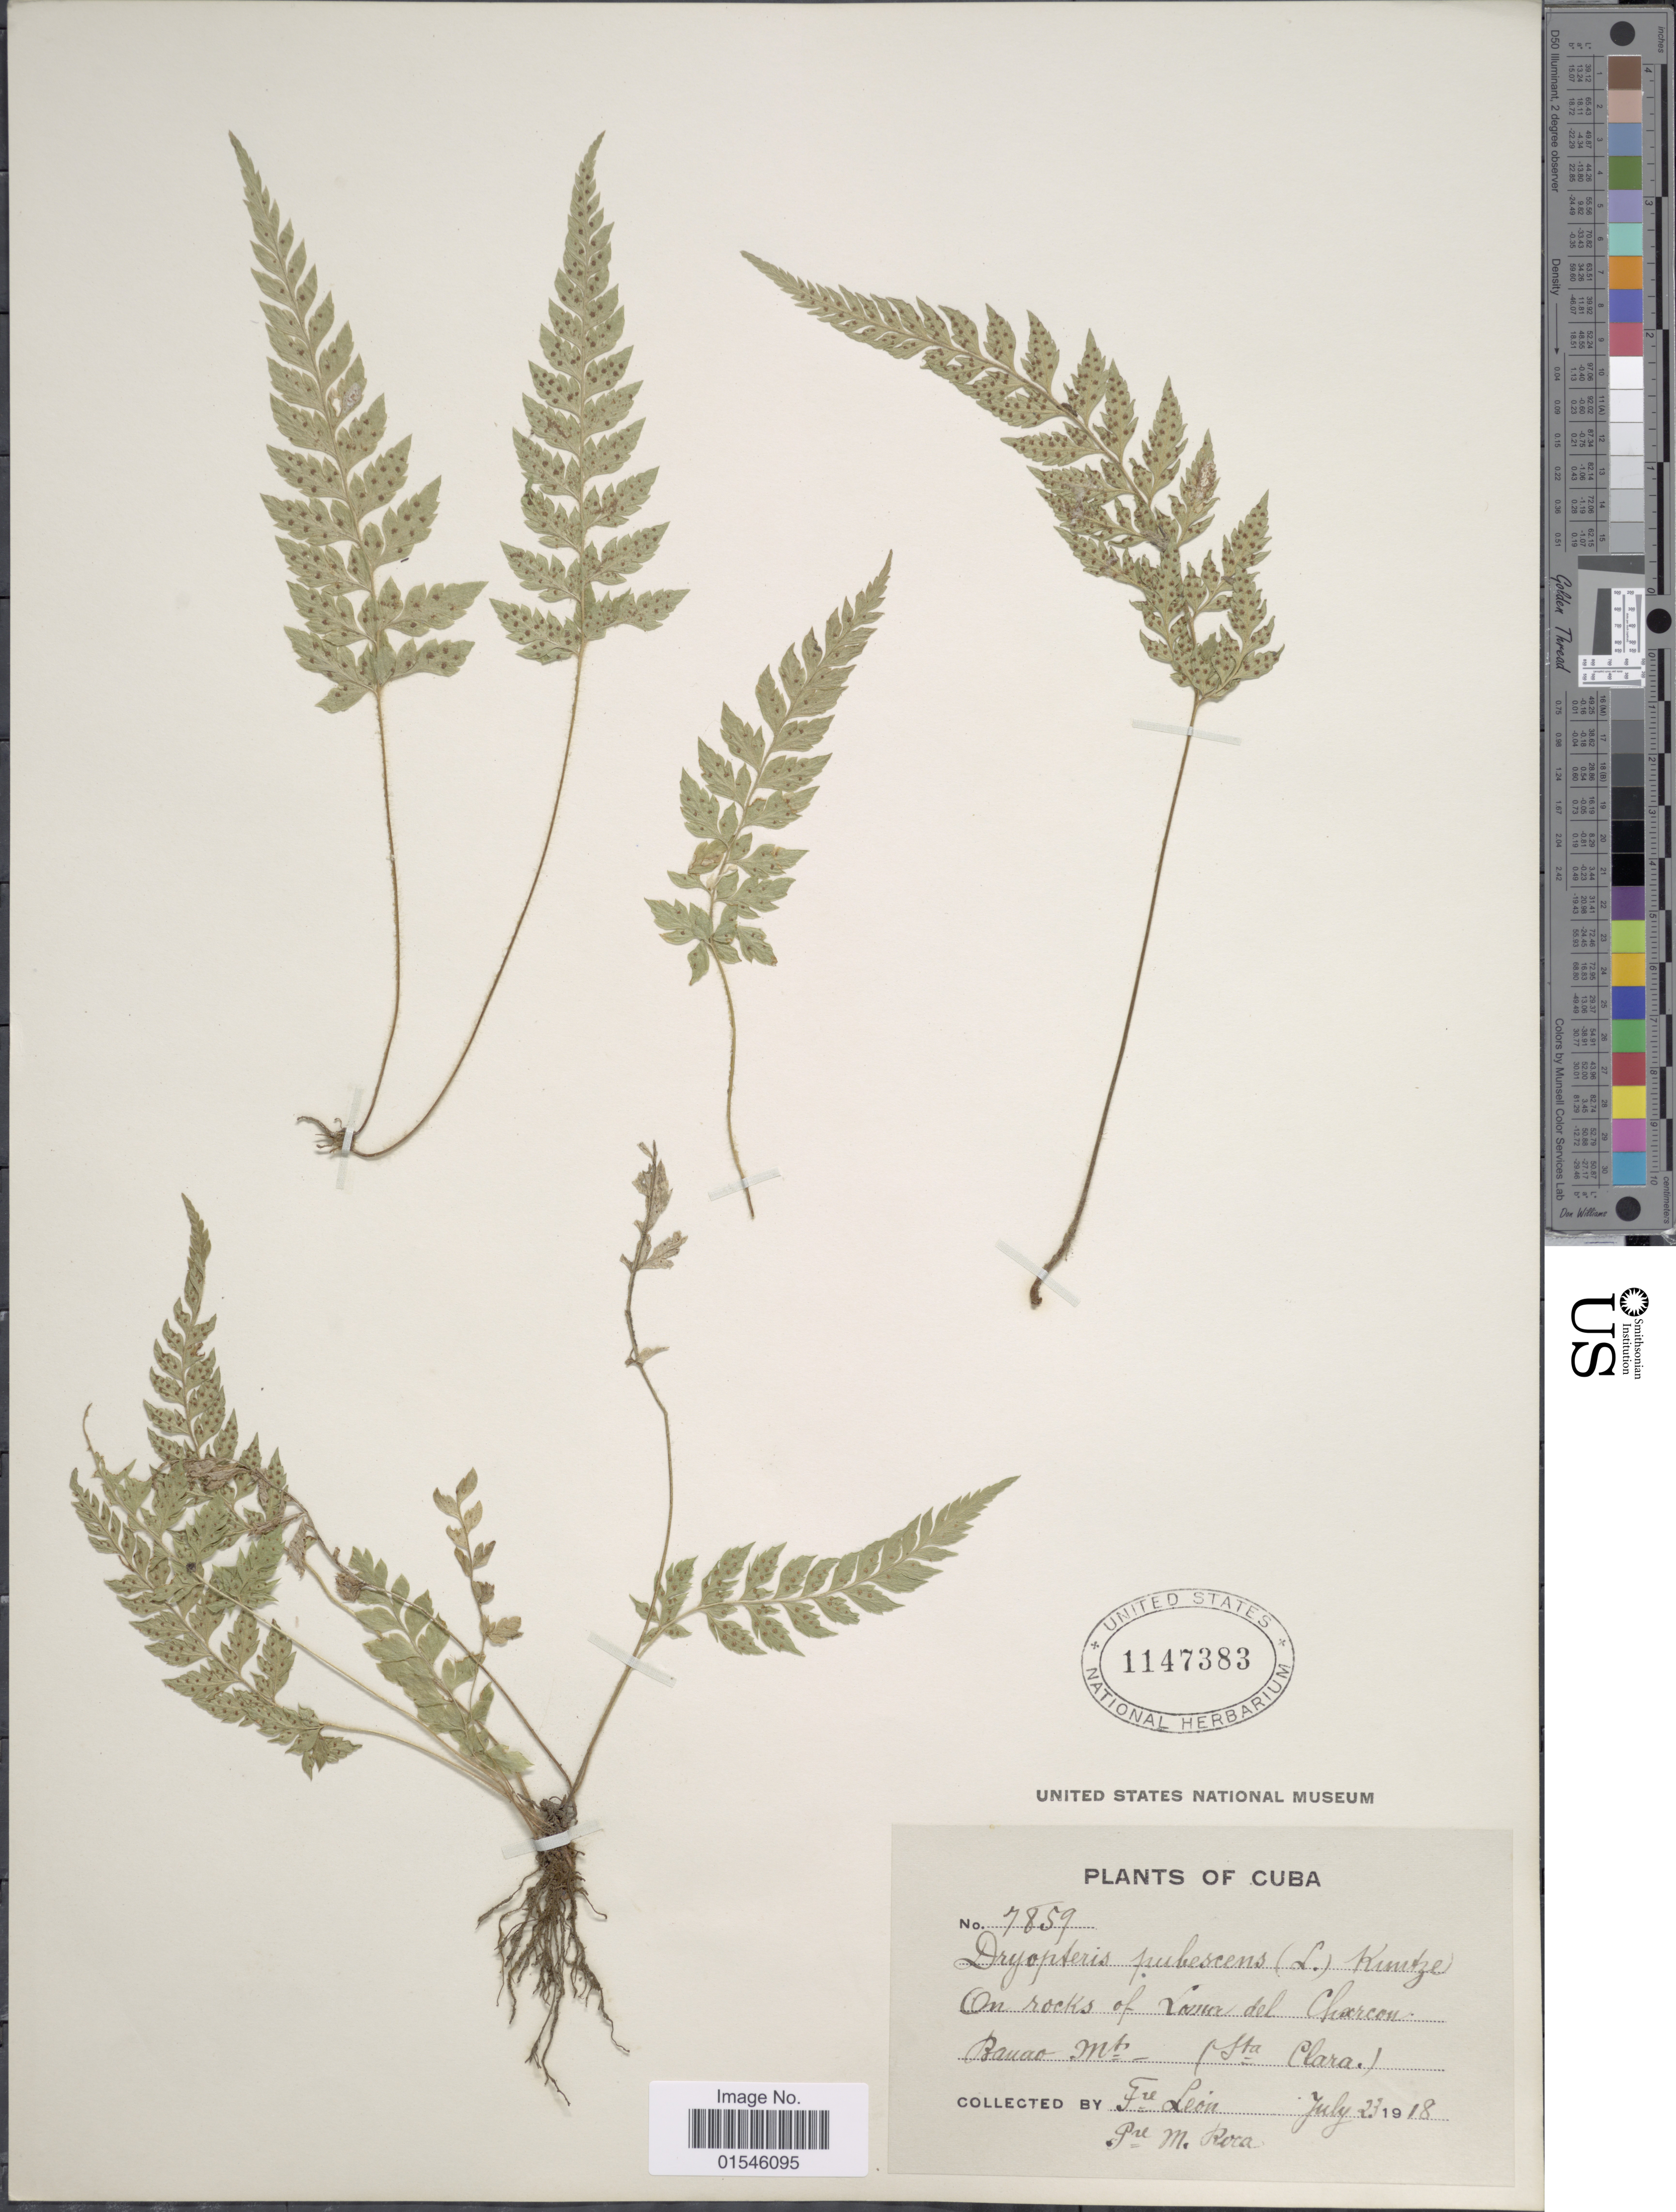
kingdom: Plantae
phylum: Tracheophyta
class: Polypodiopsida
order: Polypodiales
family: Dryopteridaceae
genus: Polystichopsis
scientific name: Polystichopsis pubescens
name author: (L.) C.V. Morton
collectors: Bro. León & P. Roca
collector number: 7859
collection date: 1918-07-23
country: Cuba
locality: On rocks of Loma del Charcon, Banao Mts (Sta Clara)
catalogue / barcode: US 1147383